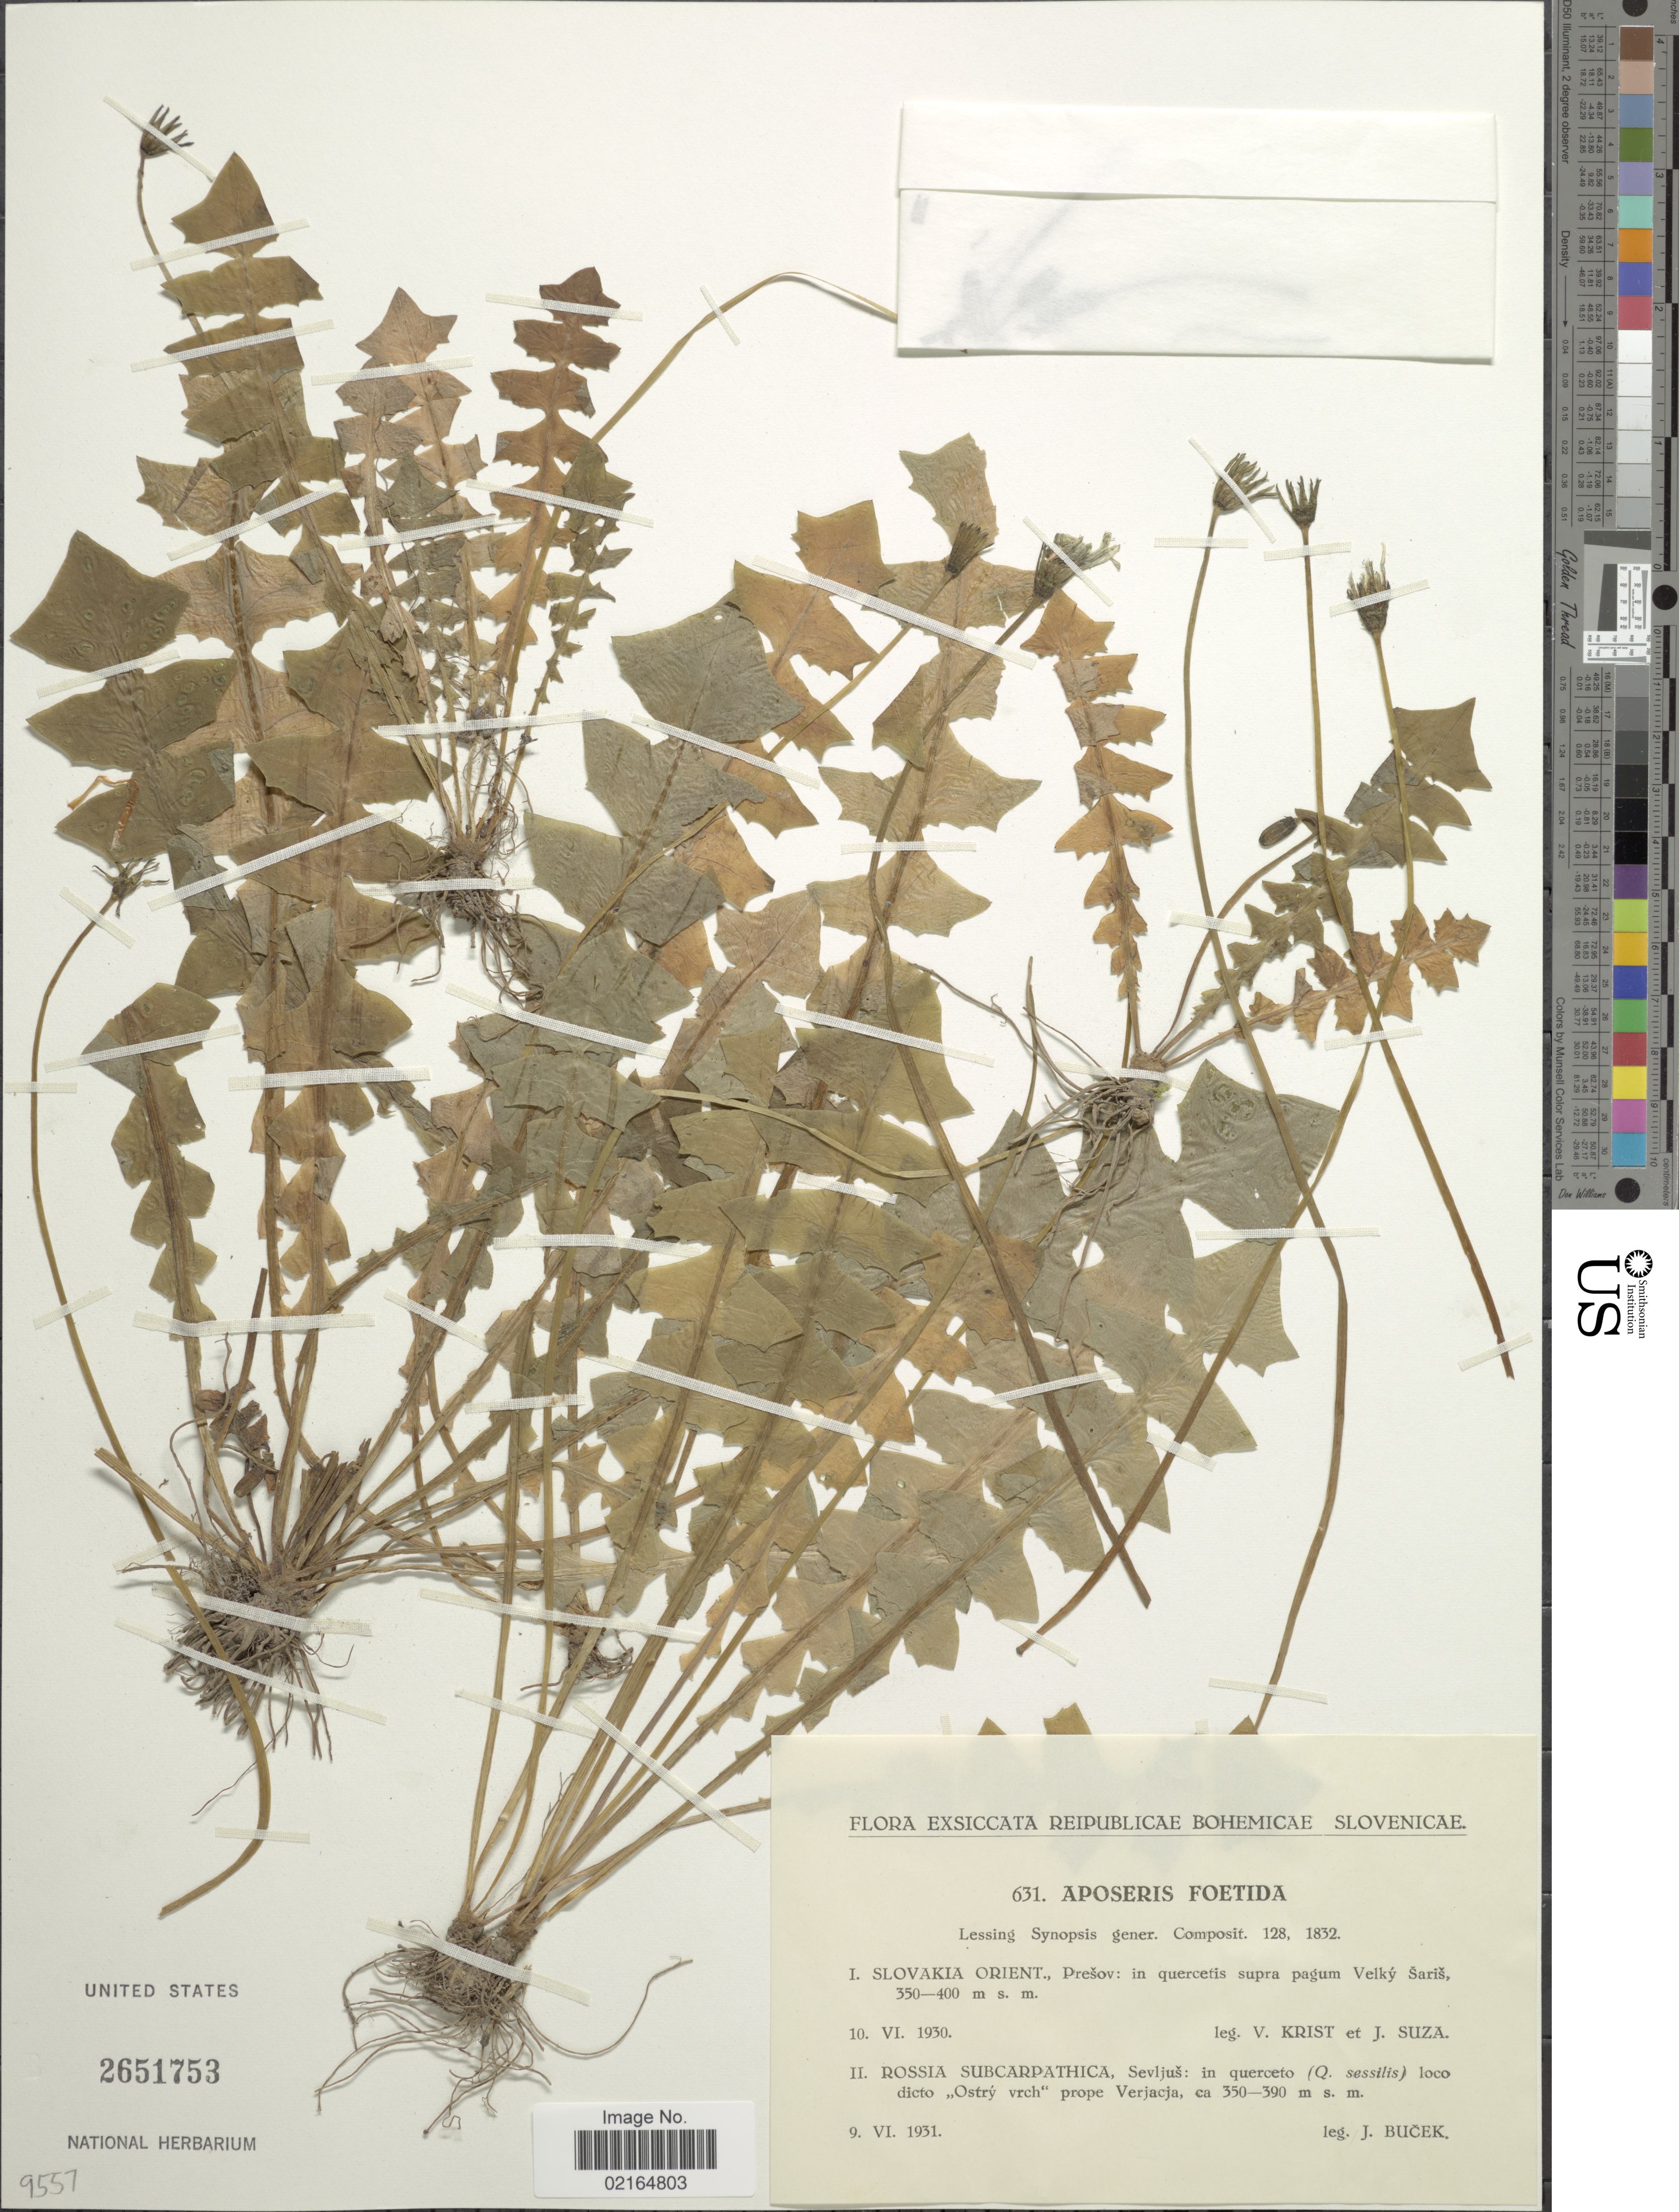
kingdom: Plantae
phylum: Tracheophyta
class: Magnoliopsida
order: Asterales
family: Asteraceae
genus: Aposeris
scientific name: Aposeris foetida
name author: (L.) Less.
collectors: V. Krist & J. Suza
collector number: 631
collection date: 1930-06-10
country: Slovakia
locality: Reipublicae Bohemicae Slovenicae, Slovakia Orient., Preslov: in quercetis supra pagum Velky Saris.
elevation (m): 350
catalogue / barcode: US 2651753-2